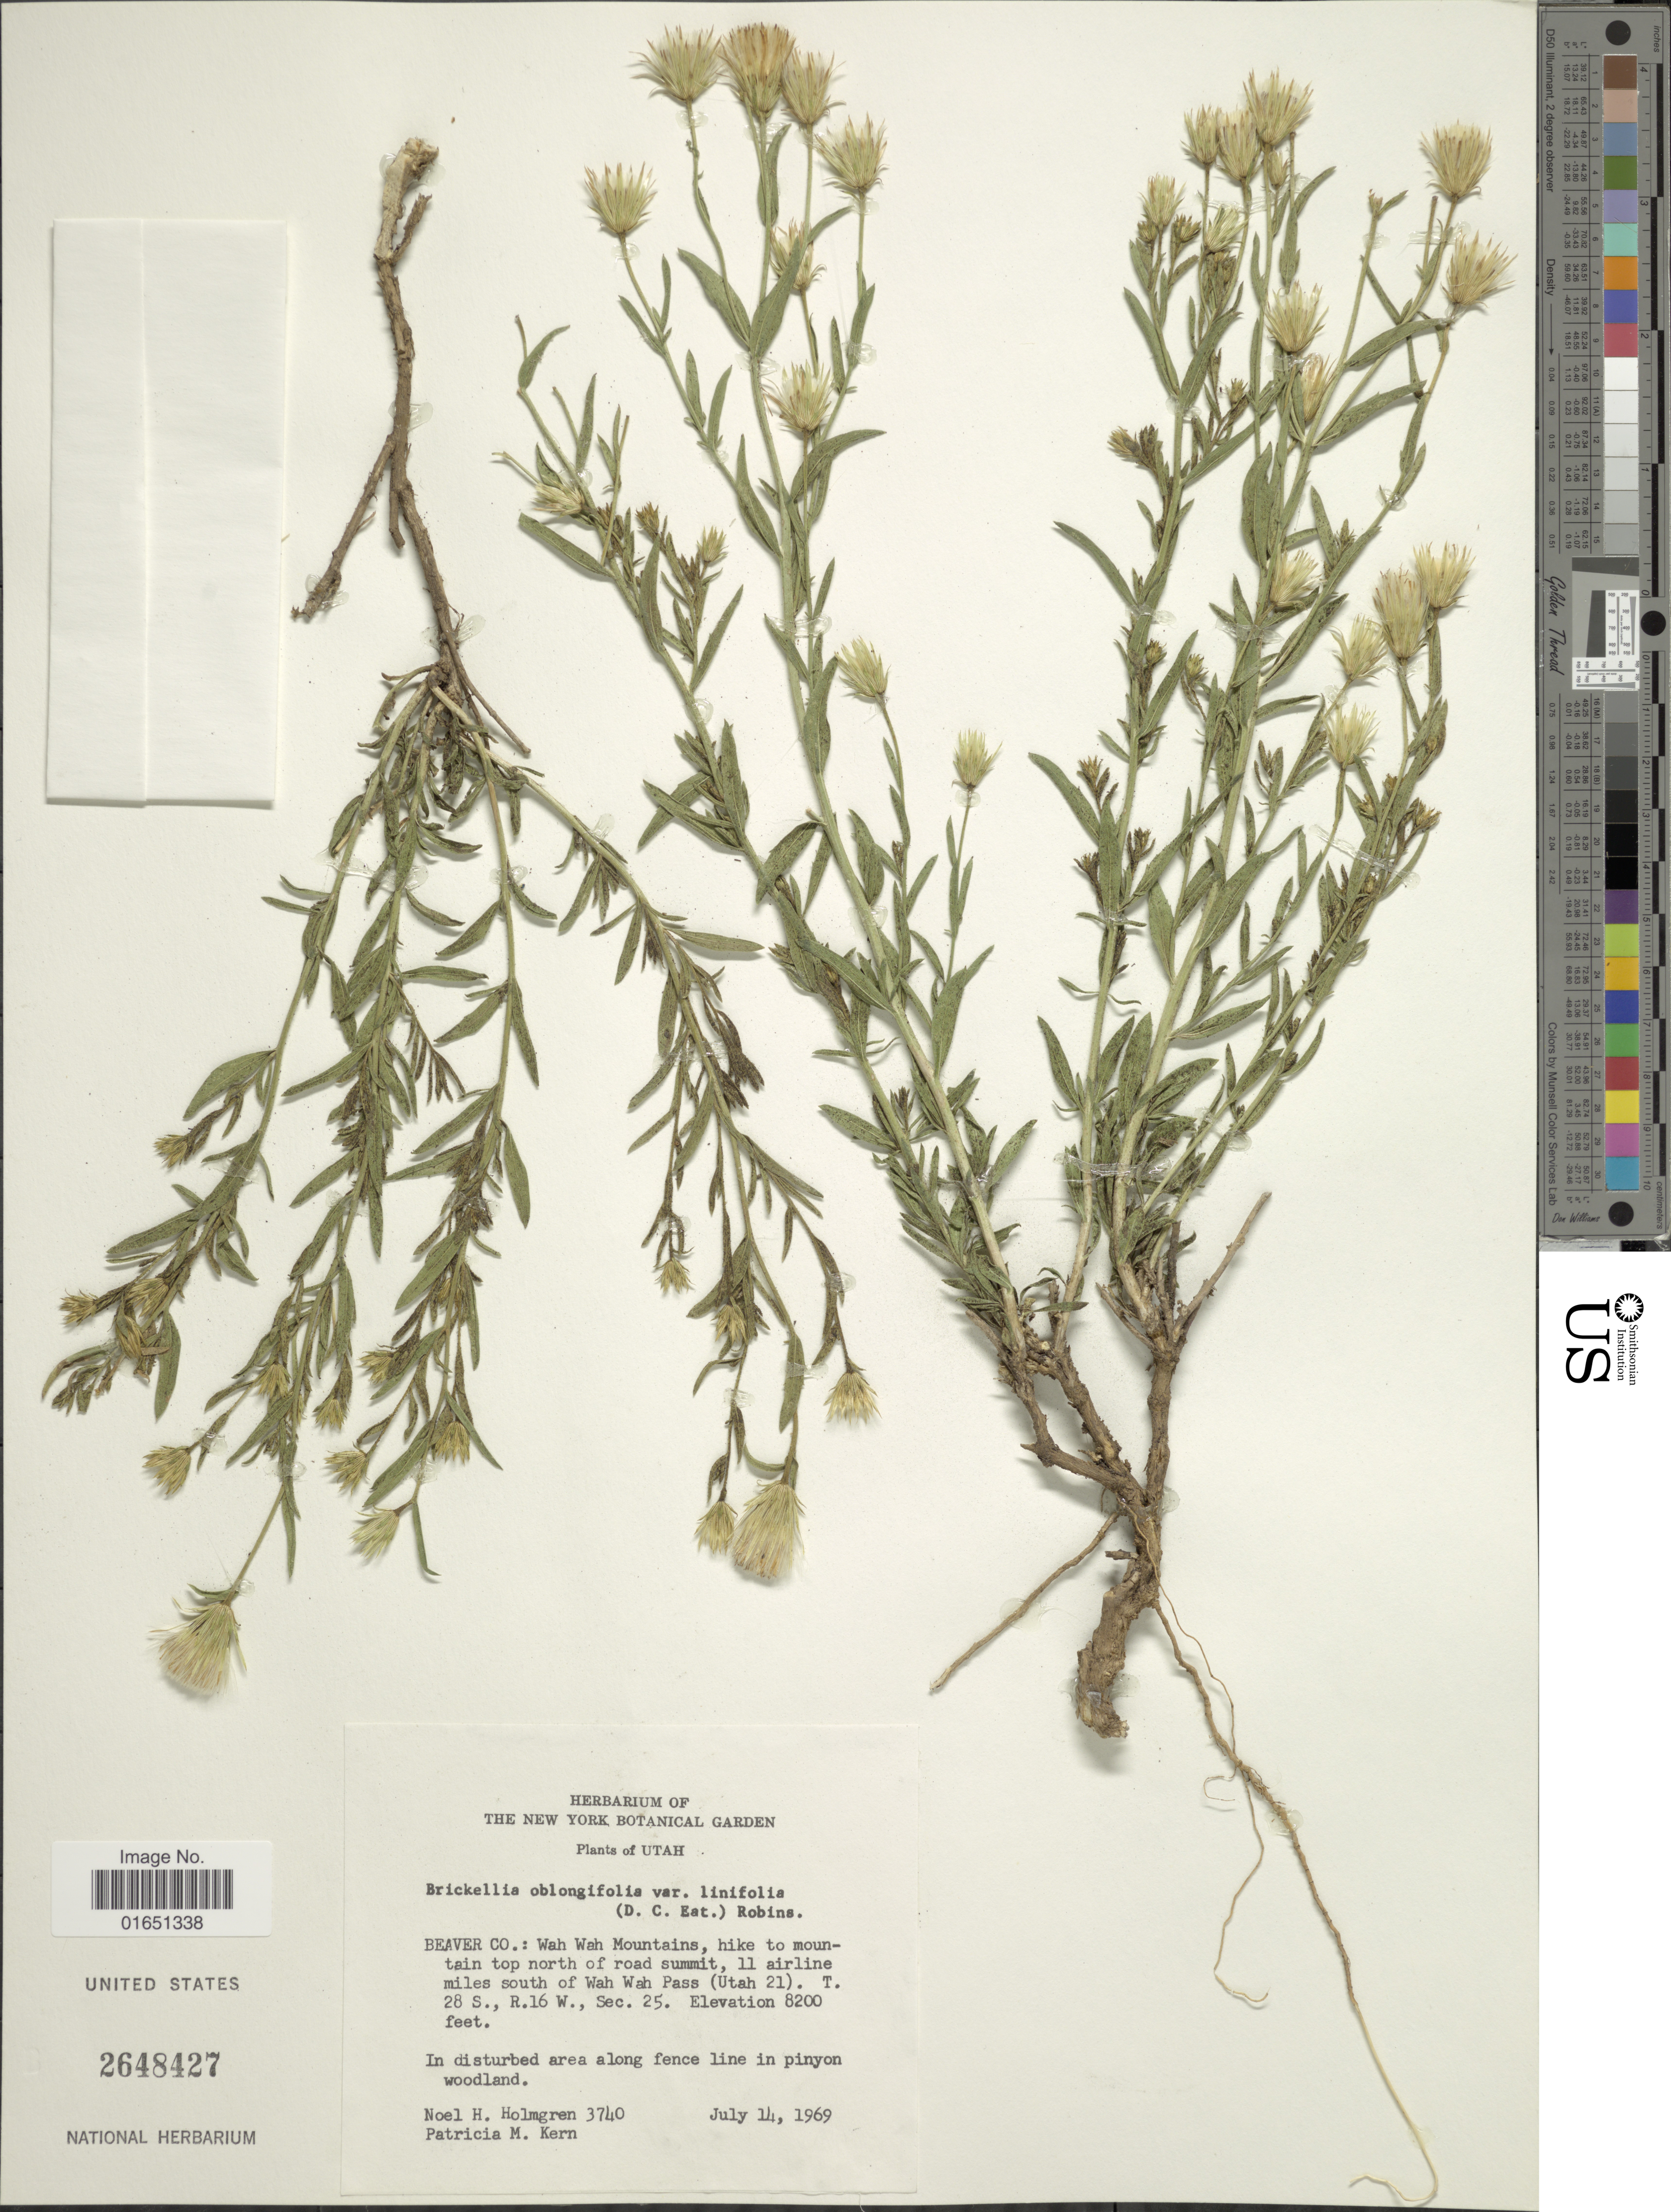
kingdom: Plantae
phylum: Tracheophyta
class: Magnoliopsida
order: Asterales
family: Asteraceae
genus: Brickellia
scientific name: Brickellia oblongifolia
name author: Nutt.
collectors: N. H. Holmgren & P. M. Kern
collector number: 3740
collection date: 1969-07-14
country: United States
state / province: Utah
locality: Beaver Co.: Wah Wah Mountains, hike to mountain top north of road summit, 11 airlin miles south of Wah Wah Pass (Utah 21) T. 28 S., R.16 W., Sec. 25. In disturbed area along fence line in pinyon woodland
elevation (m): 2499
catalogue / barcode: US 2648427